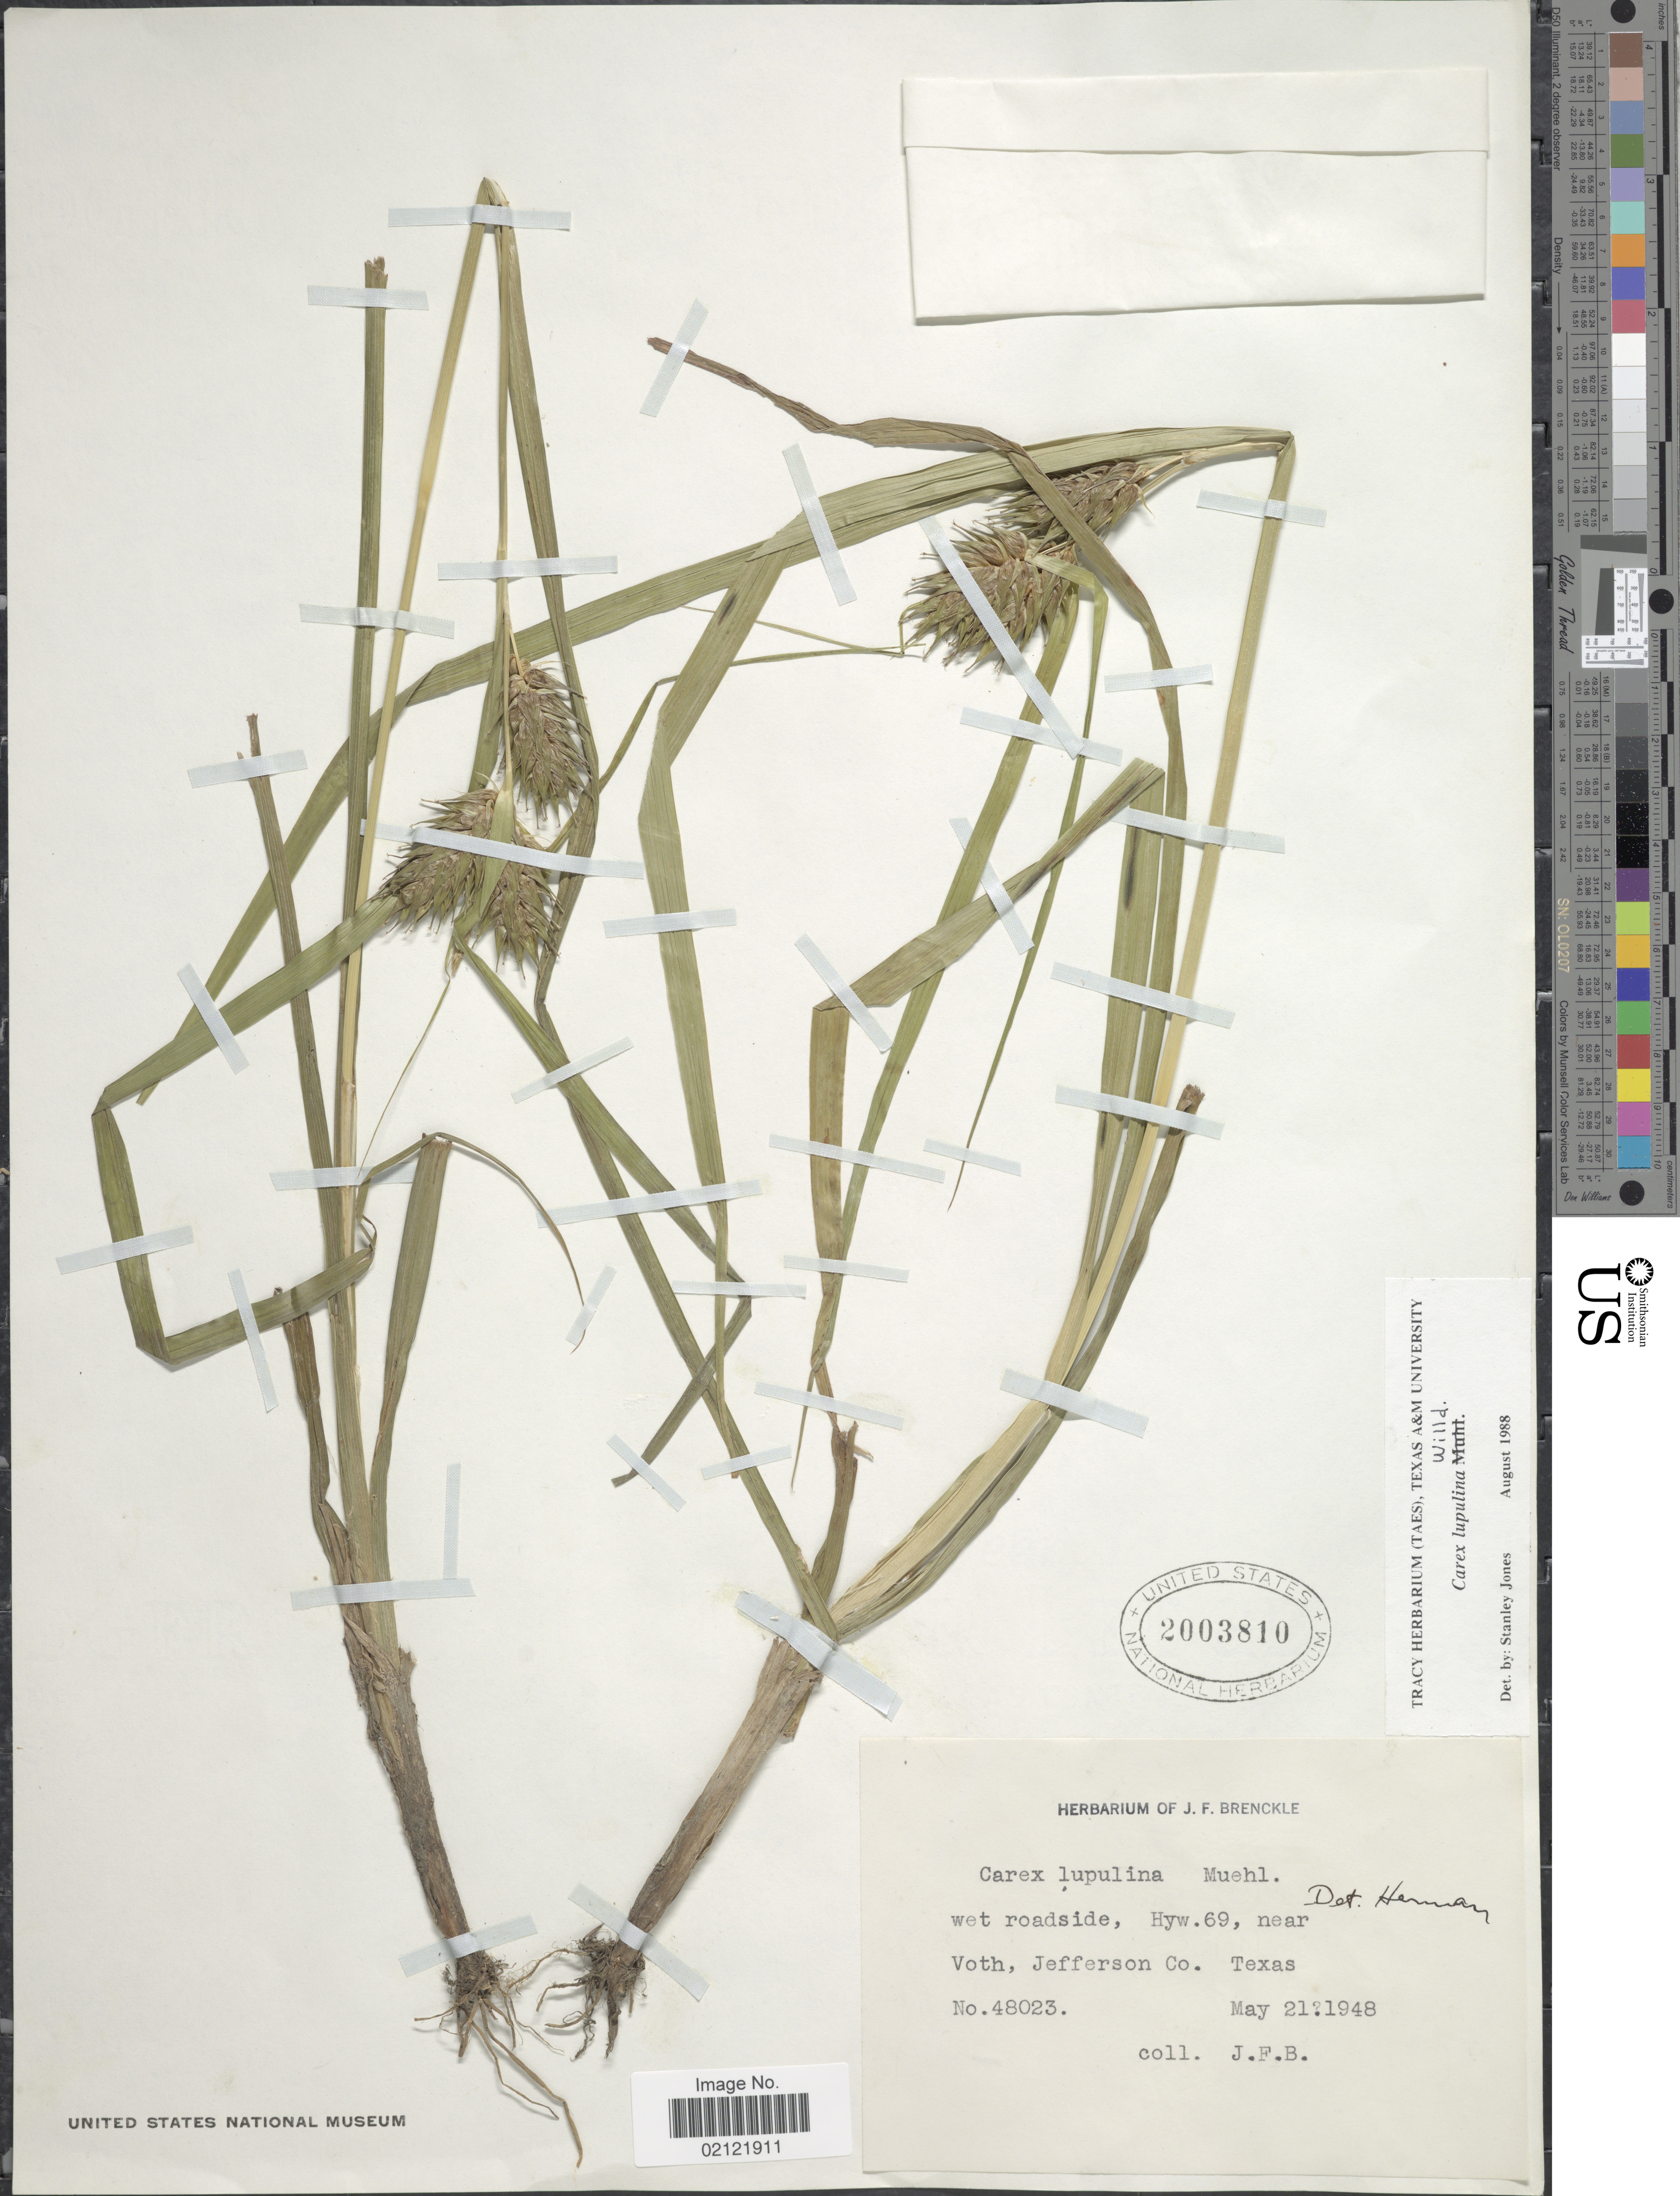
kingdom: Plantae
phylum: Tracheophyta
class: Liliopsida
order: Poales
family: Cyperaceae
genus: Carex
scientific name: Carex lupulina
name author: Muhl. ex Willd.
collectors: J. Brenckle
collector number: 48023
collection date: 1948-05-21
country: United States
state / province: Texas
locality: Wet roadside, Hyw. 69, near Voth, Jefferson Co. Texas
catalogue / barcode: US 2003810